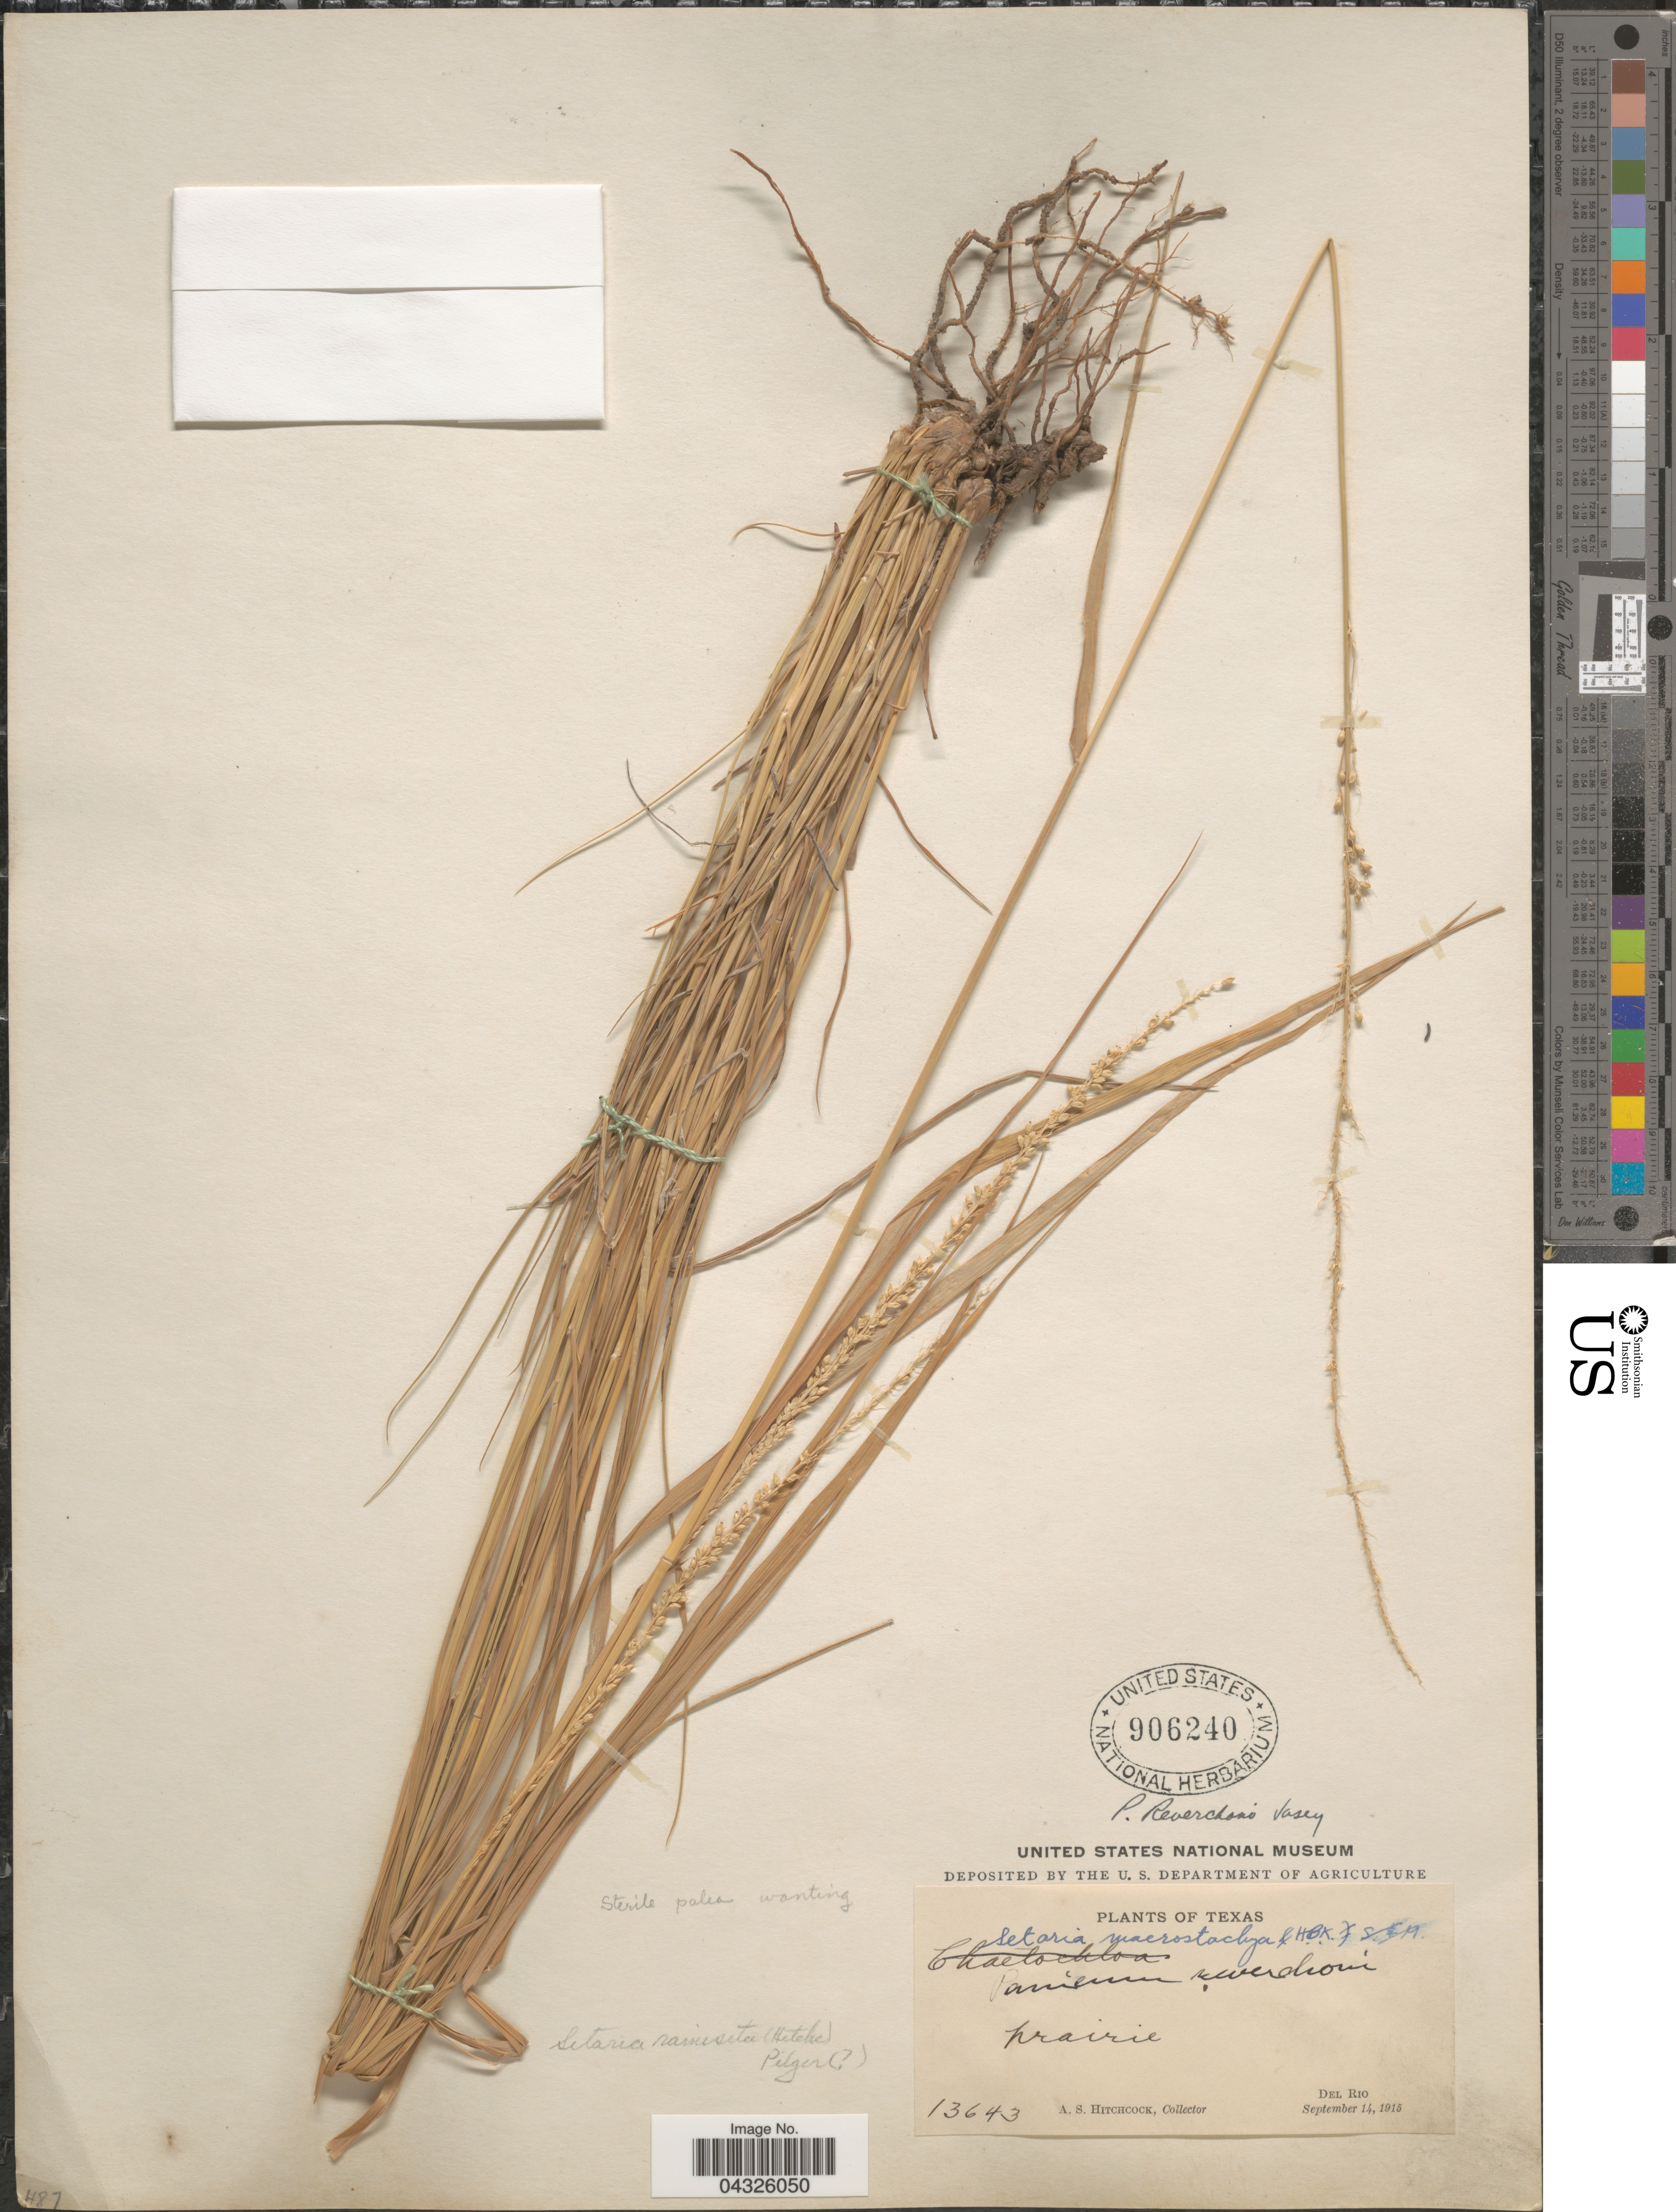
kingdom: Plantae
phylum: Tracheophyta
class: Liliopsida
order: Poales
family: Poaceae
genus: Setaria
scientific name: Setaria reverchonii subsp. ramiseta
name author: (Scribn.) W.E. Fox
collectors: A. S. Hitchcock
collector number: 13643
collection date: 1915-09-14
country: United States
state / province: Texas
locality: Del Rio.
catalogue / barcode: US 906240